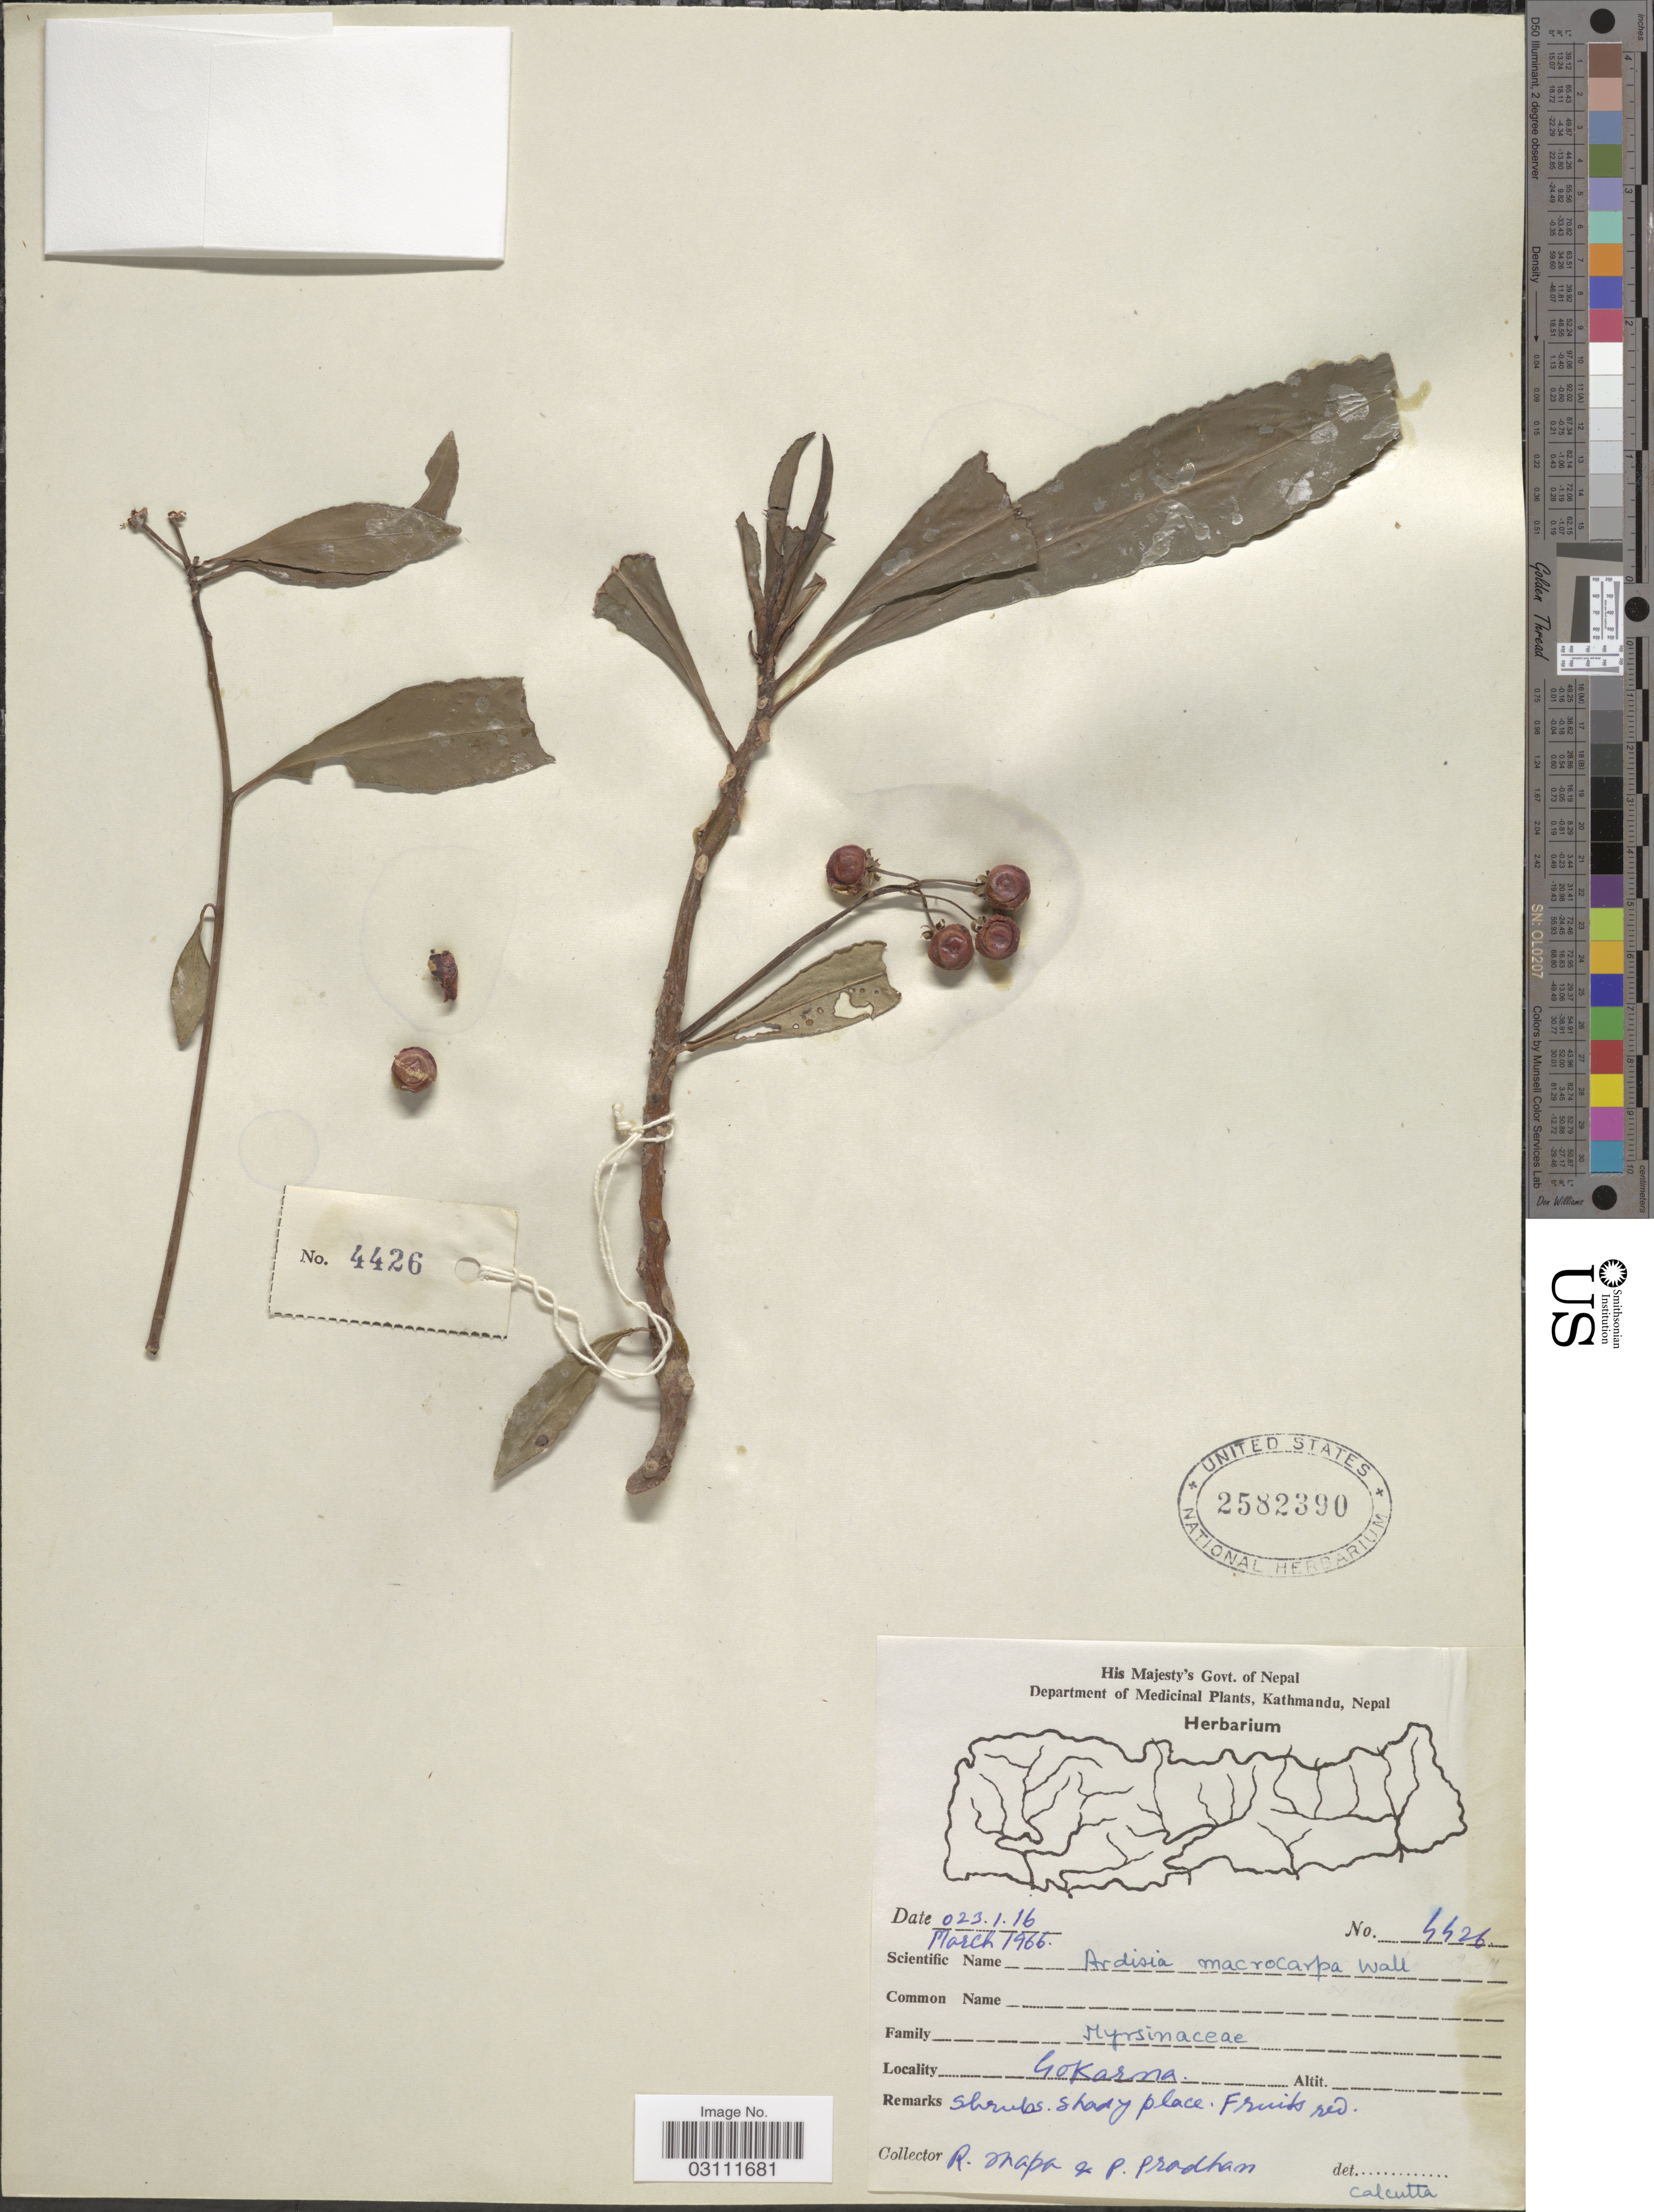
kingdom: Plantae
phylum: Tracheophyta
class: Magnoliopsida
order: Ericales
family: Primulaceae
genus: Ardisia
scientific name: Ardisia macrocarpa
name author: Wall.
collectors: R. Thapa & P. Pradhan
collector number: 4426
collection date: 1966-03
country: Nepal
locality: Gokarna.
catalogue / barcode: US 2582390